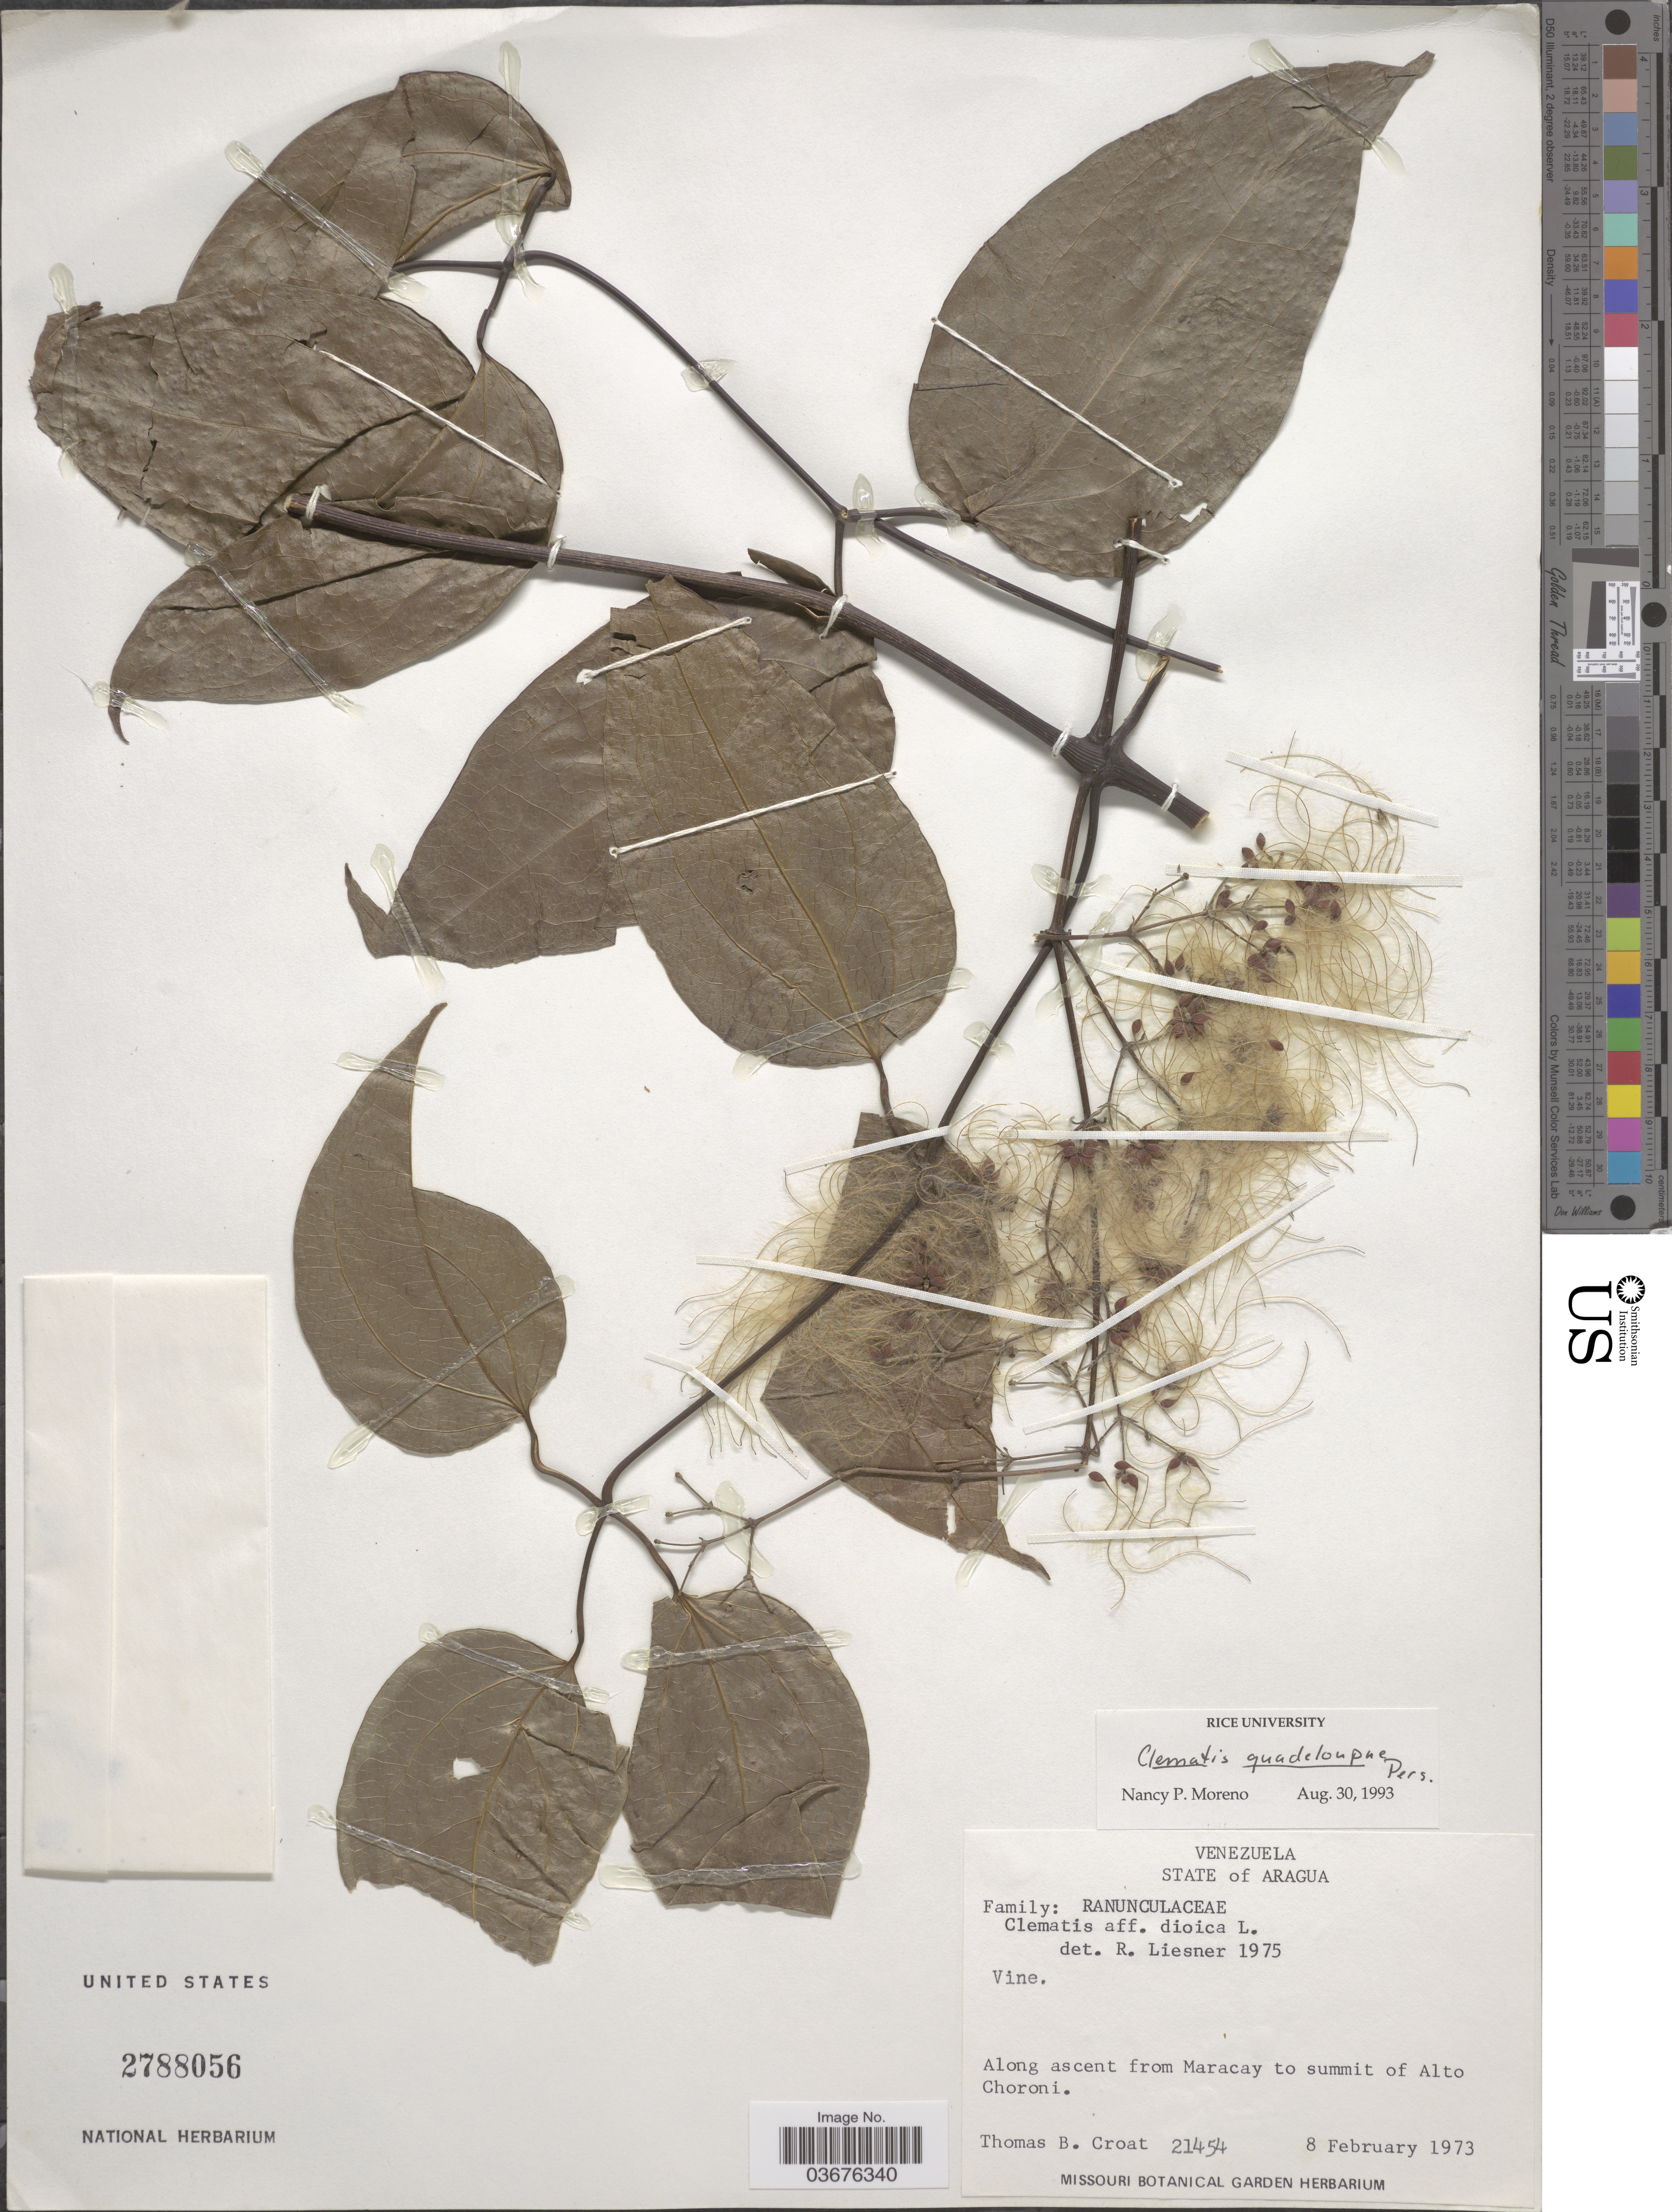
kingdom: Plantae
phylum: Tracheophyta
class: Magnoliopsida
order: Ranunculales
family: Ranunculaceae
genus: Clematis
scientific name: Clematis guadeloupae var. guadeloupae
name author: Pers.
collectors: T. B. Croat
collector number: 21454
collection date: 1973-02-08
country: Venezuela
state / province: Aragua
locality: Along ascent from Maracay to summit of Alto Choroni.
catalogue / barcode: US 2788056